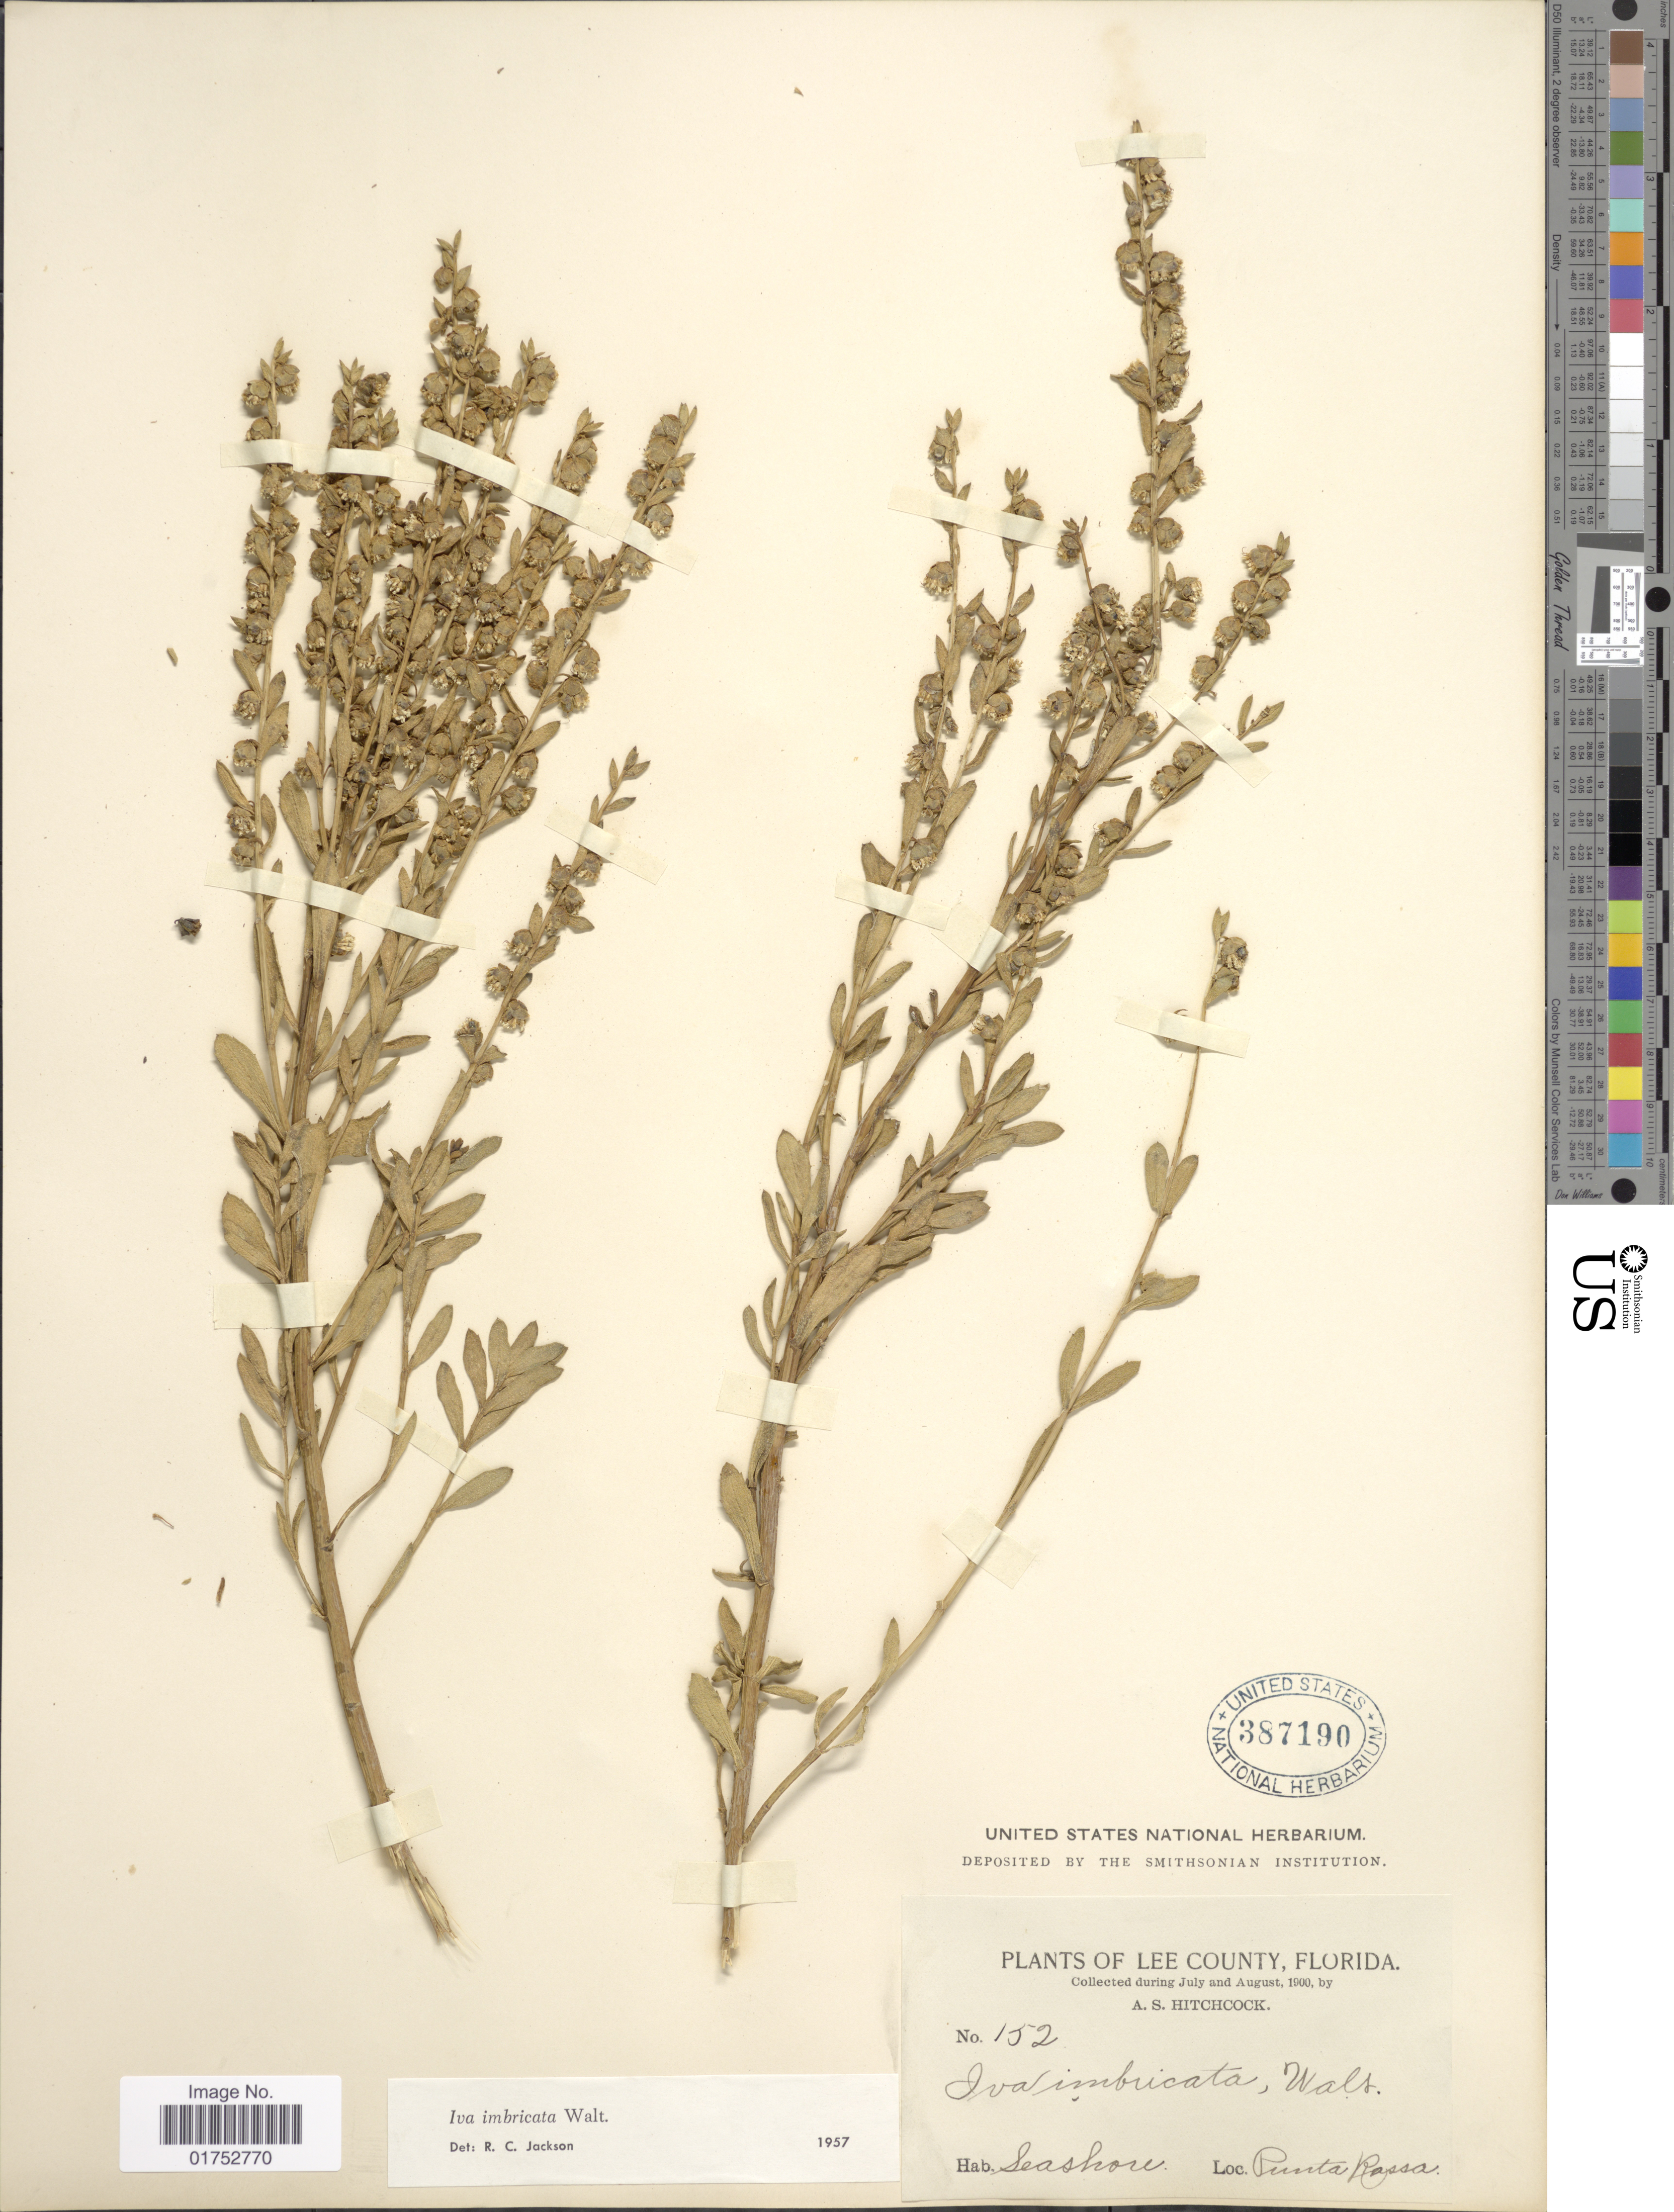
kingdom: Plantae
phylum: Tracheophyta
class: Magnoliopsida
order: Asterales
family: Asteraceae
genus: Iva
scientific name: Iva imbricata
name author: Walter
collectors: A. S. Hitchcock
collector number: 152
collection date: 1900-07/1900-08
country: United States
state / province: Florida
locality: Lee County, seashore, Punta Rassa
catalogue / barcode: US 387190